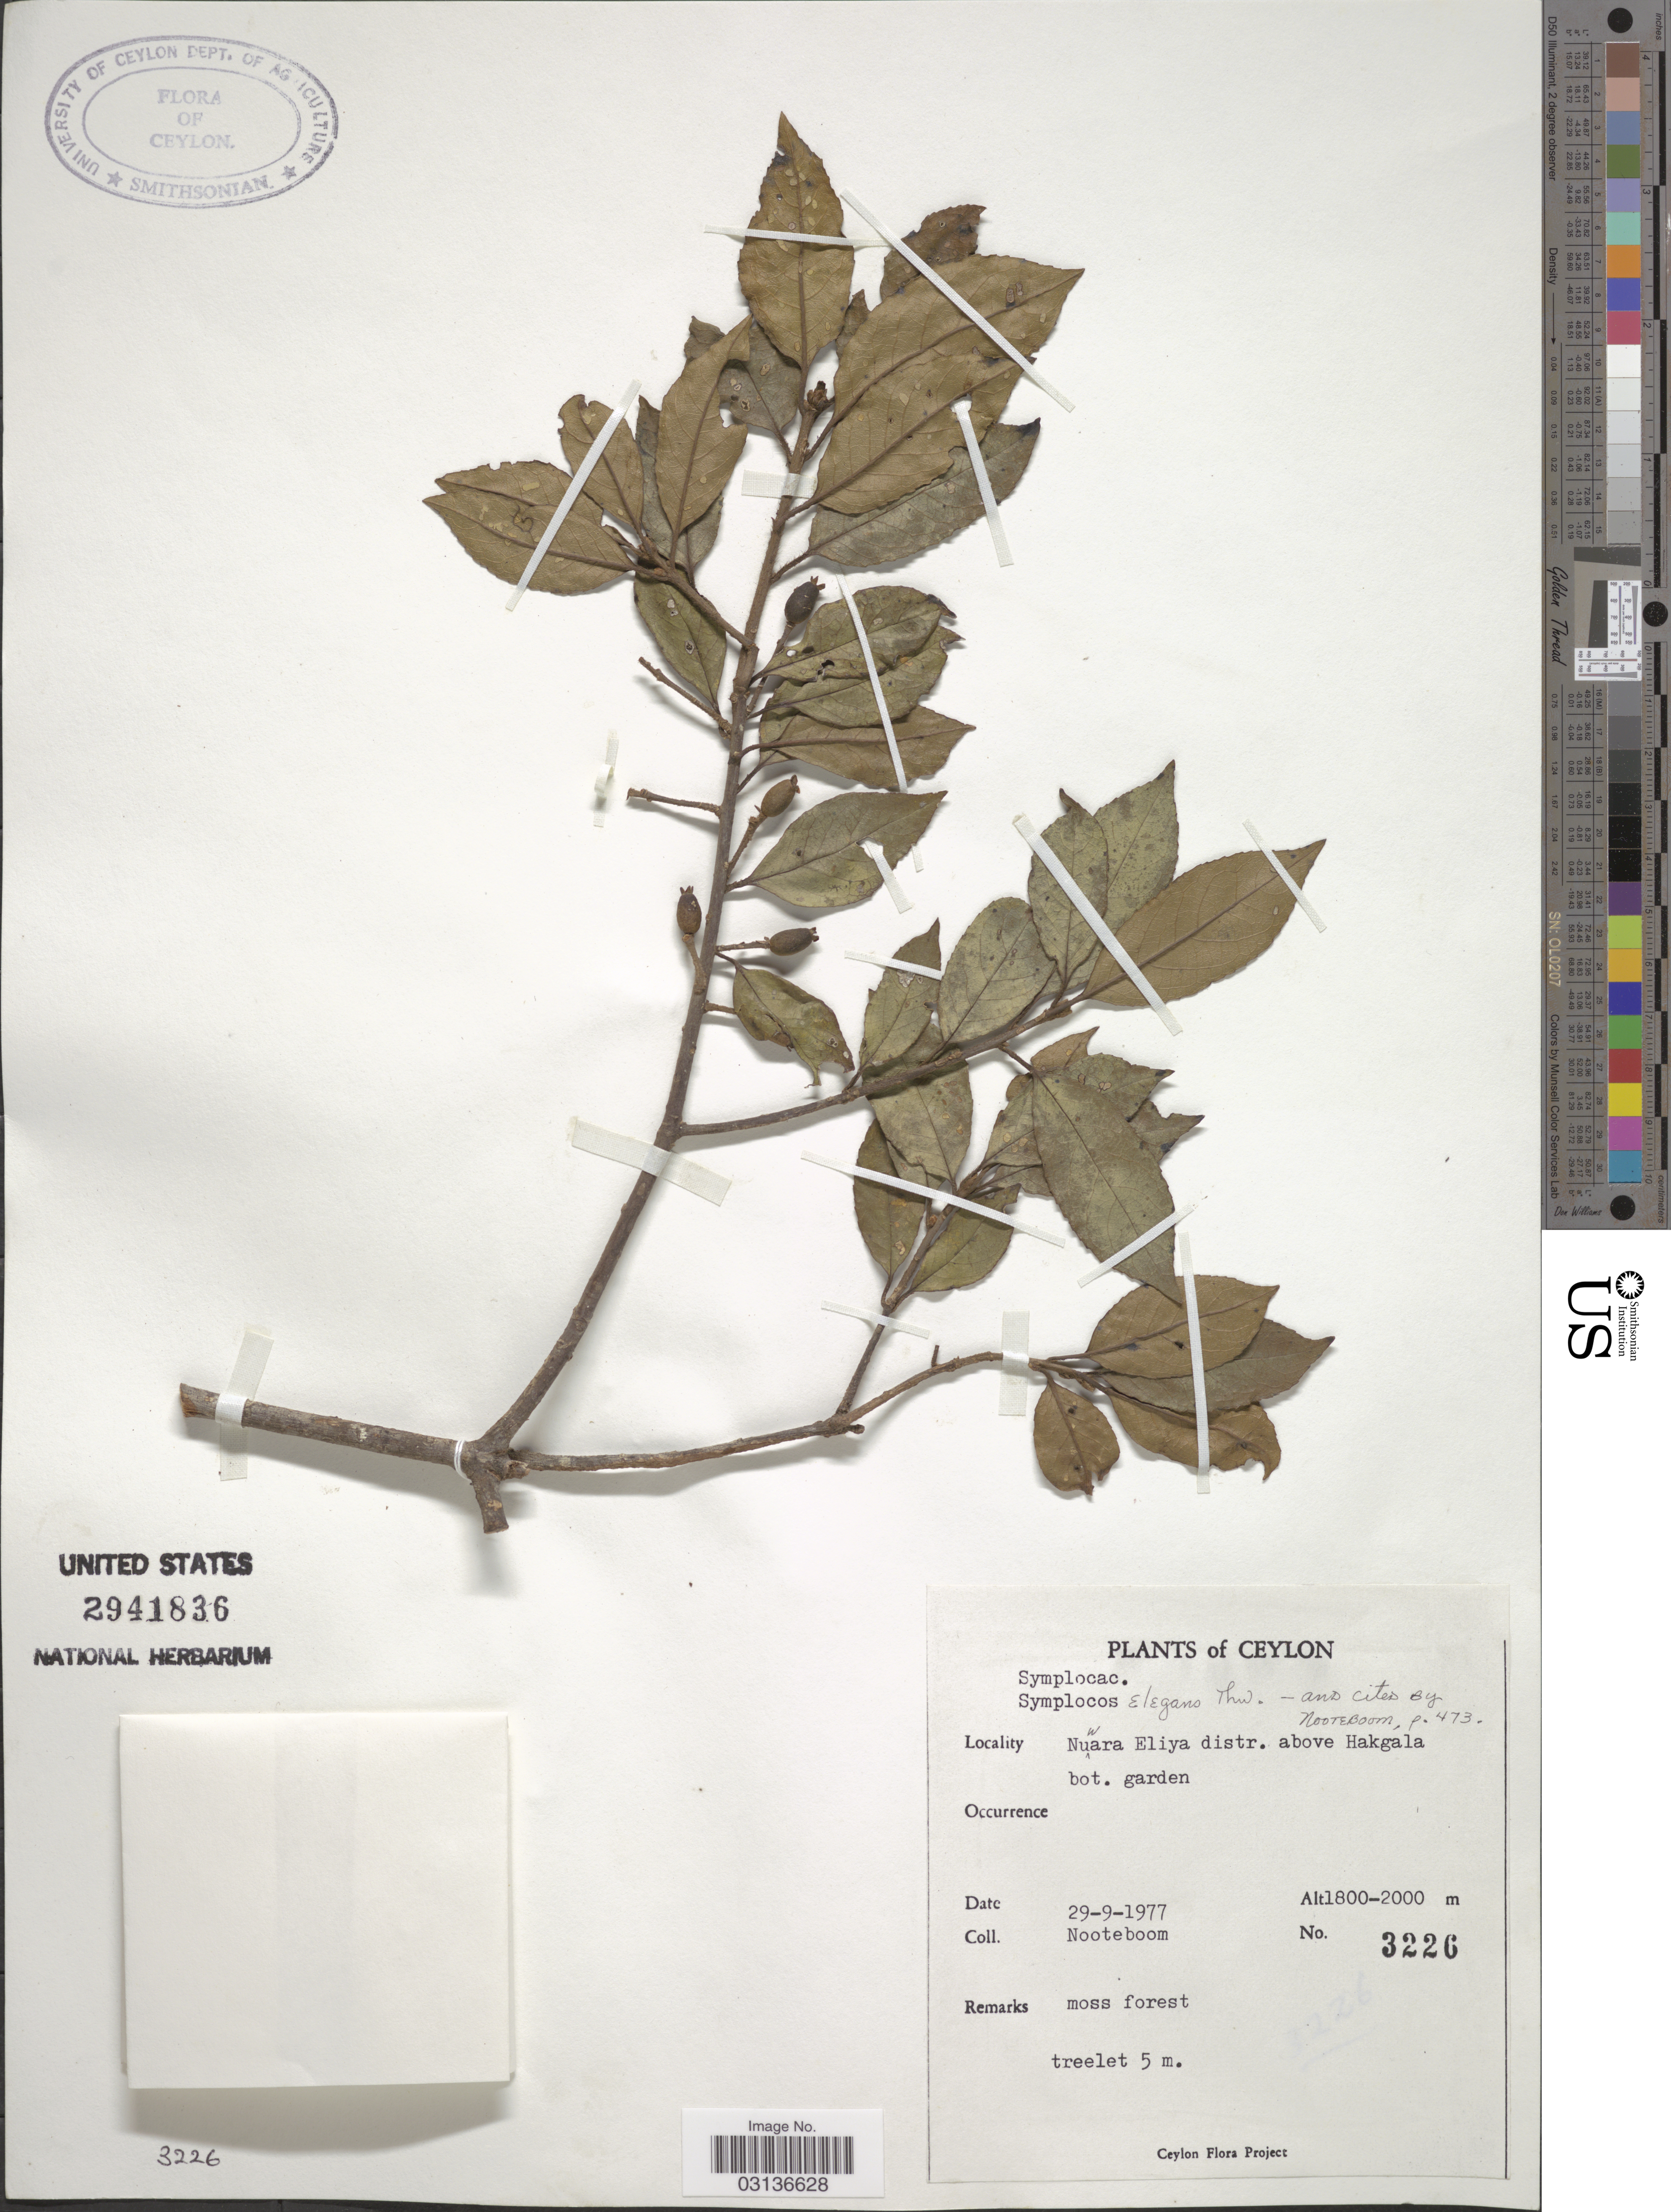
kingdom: Plantae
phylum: Tracheophyta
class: Magnoliopsida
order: Ericales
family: Symplocaceae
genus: Symplocos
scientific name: Symplocos elegans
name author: Thwaites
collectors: Nooteboom, --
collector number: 3226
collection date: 1977-09-29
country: Sri Lanka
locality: Ceylon. Nuwara Eliya distr. above Hakgala bot. garden.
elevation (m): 1800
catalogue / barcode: US 2941836